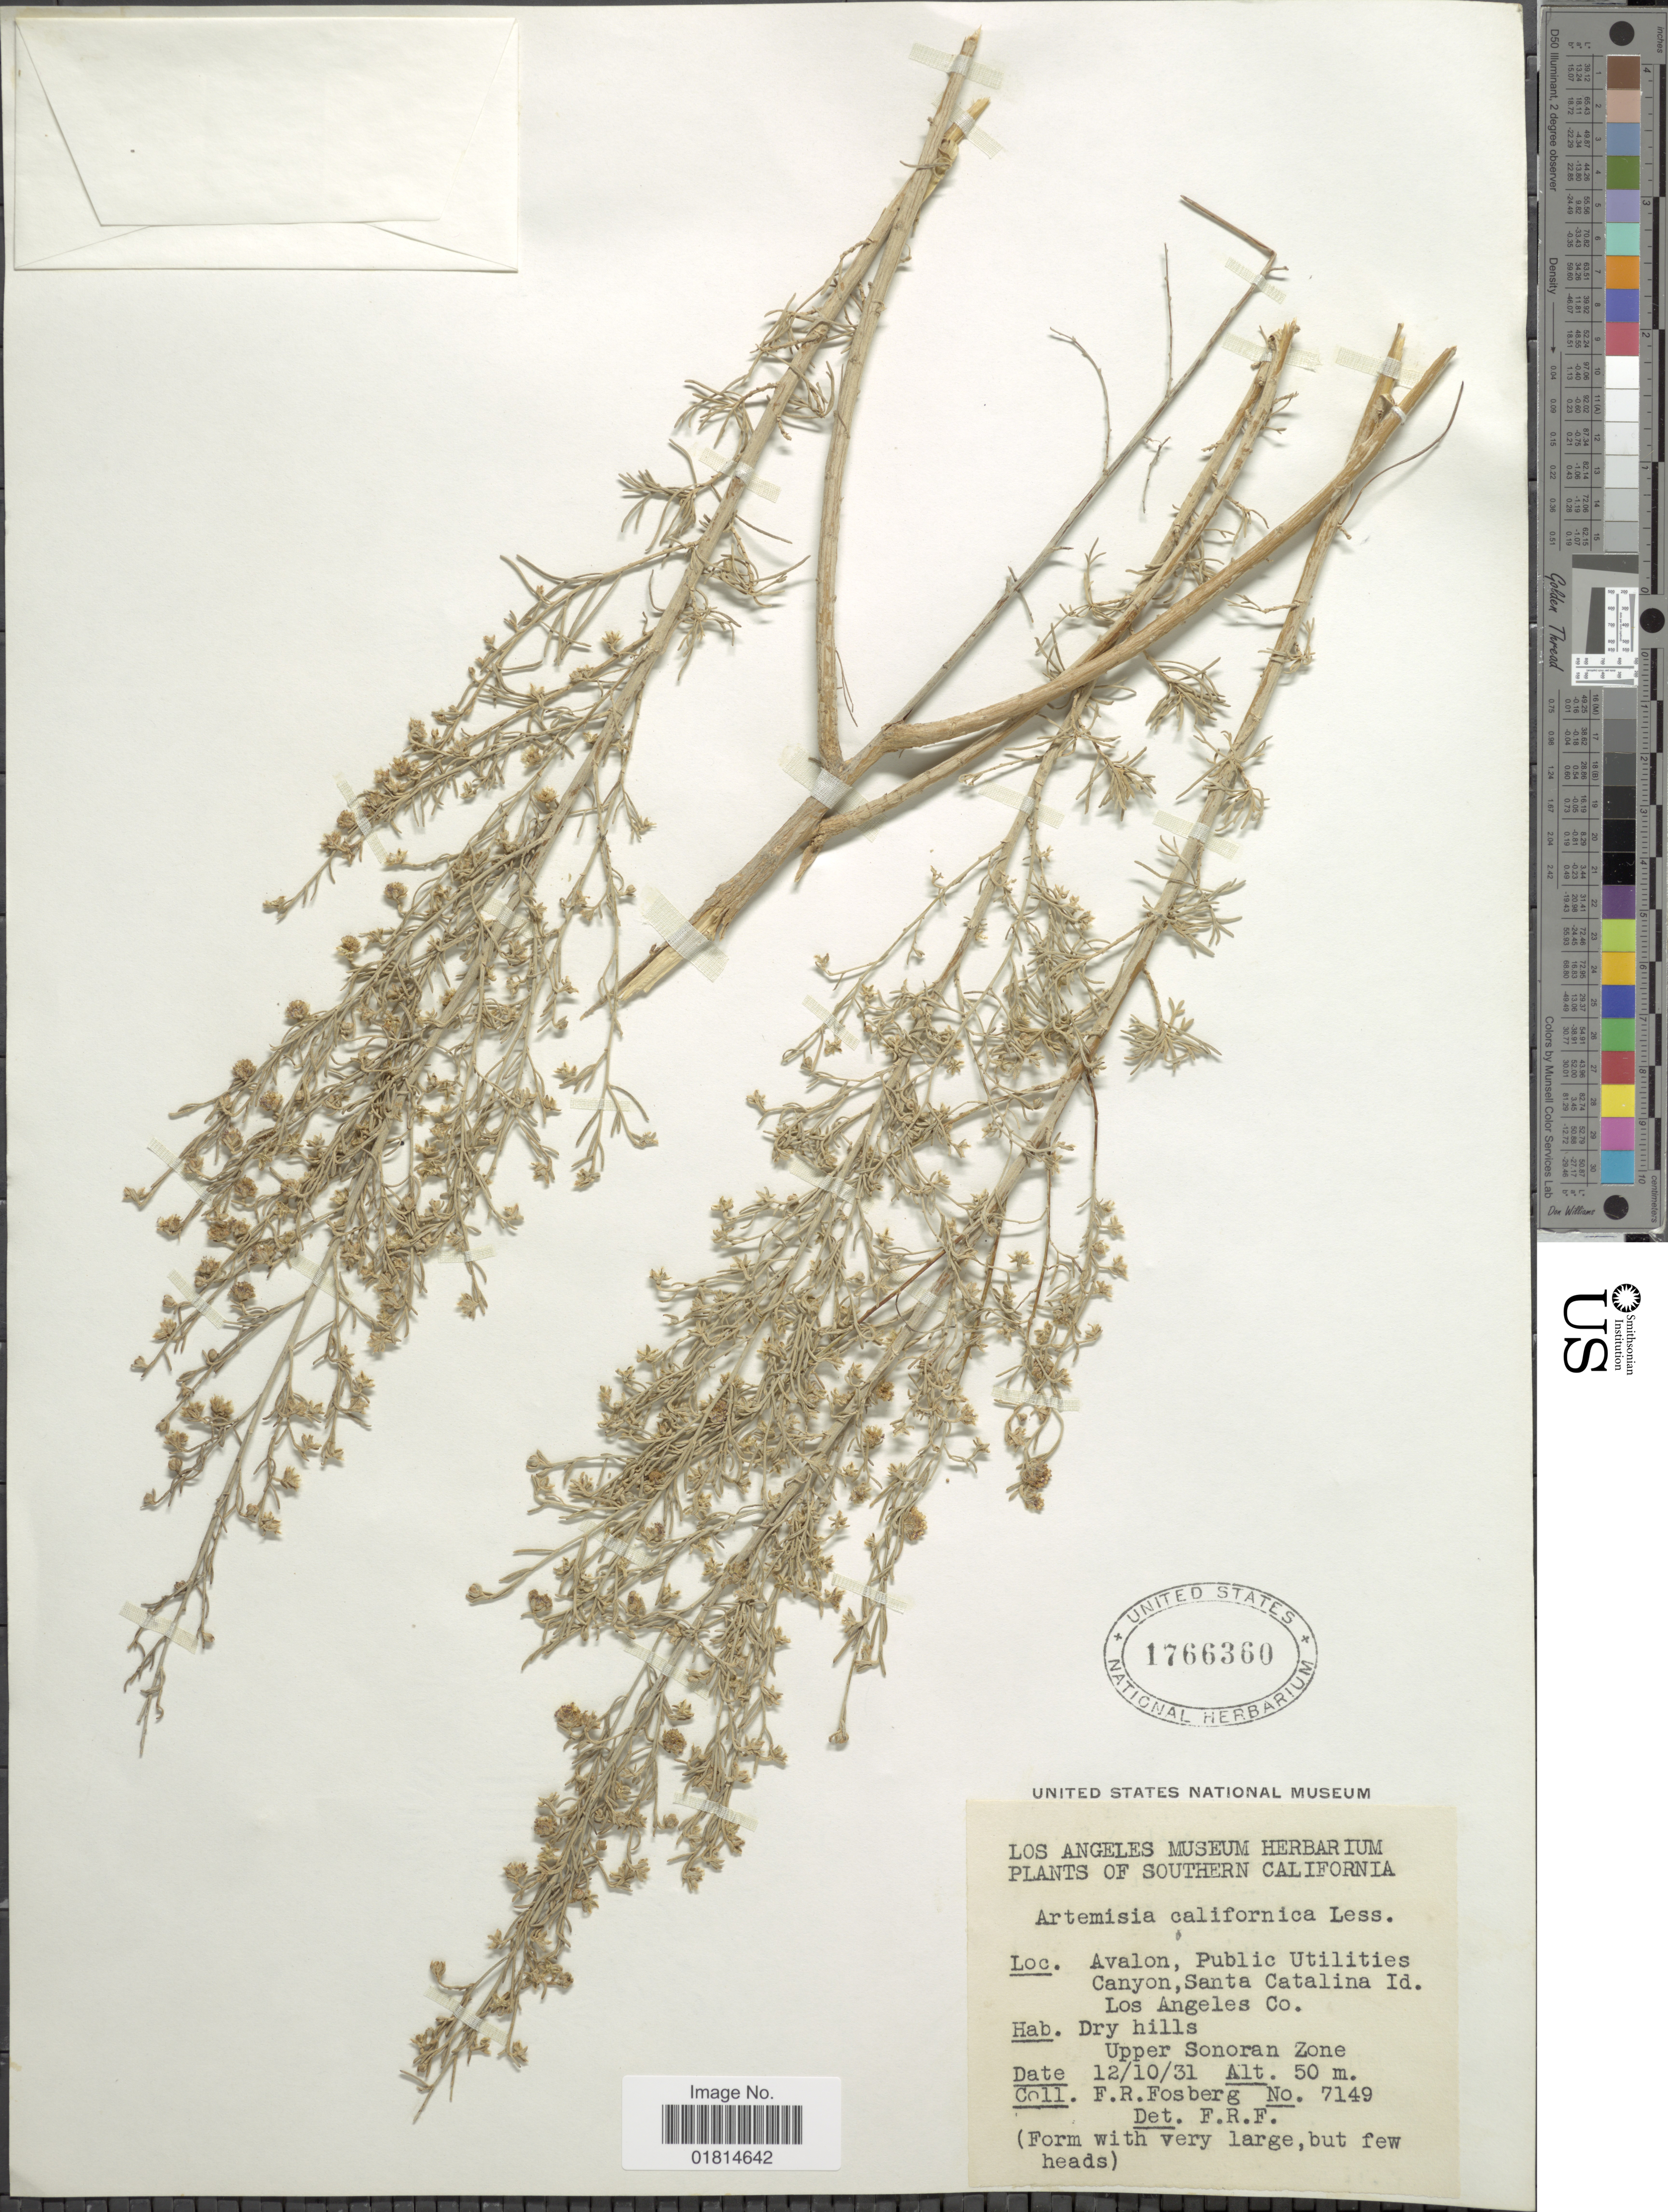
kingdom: Plantae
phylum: Tracheophyta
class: Magnoliopsida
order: Asterales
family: Asteraceae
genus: Artemisia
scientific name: Artemisia californica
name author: Less.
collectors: F. R. Fosberg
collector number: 7149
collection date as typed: Transcribed d/m/y: 10/12/31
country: United States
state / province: California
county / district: Los Angeles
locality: Southern California. Avalon, Public Utilities Canyon, Santa Catalina Id. Los Angeles Co. Dry hills. Upper Sonoran Zone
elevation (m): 50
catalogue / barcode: US 1766360